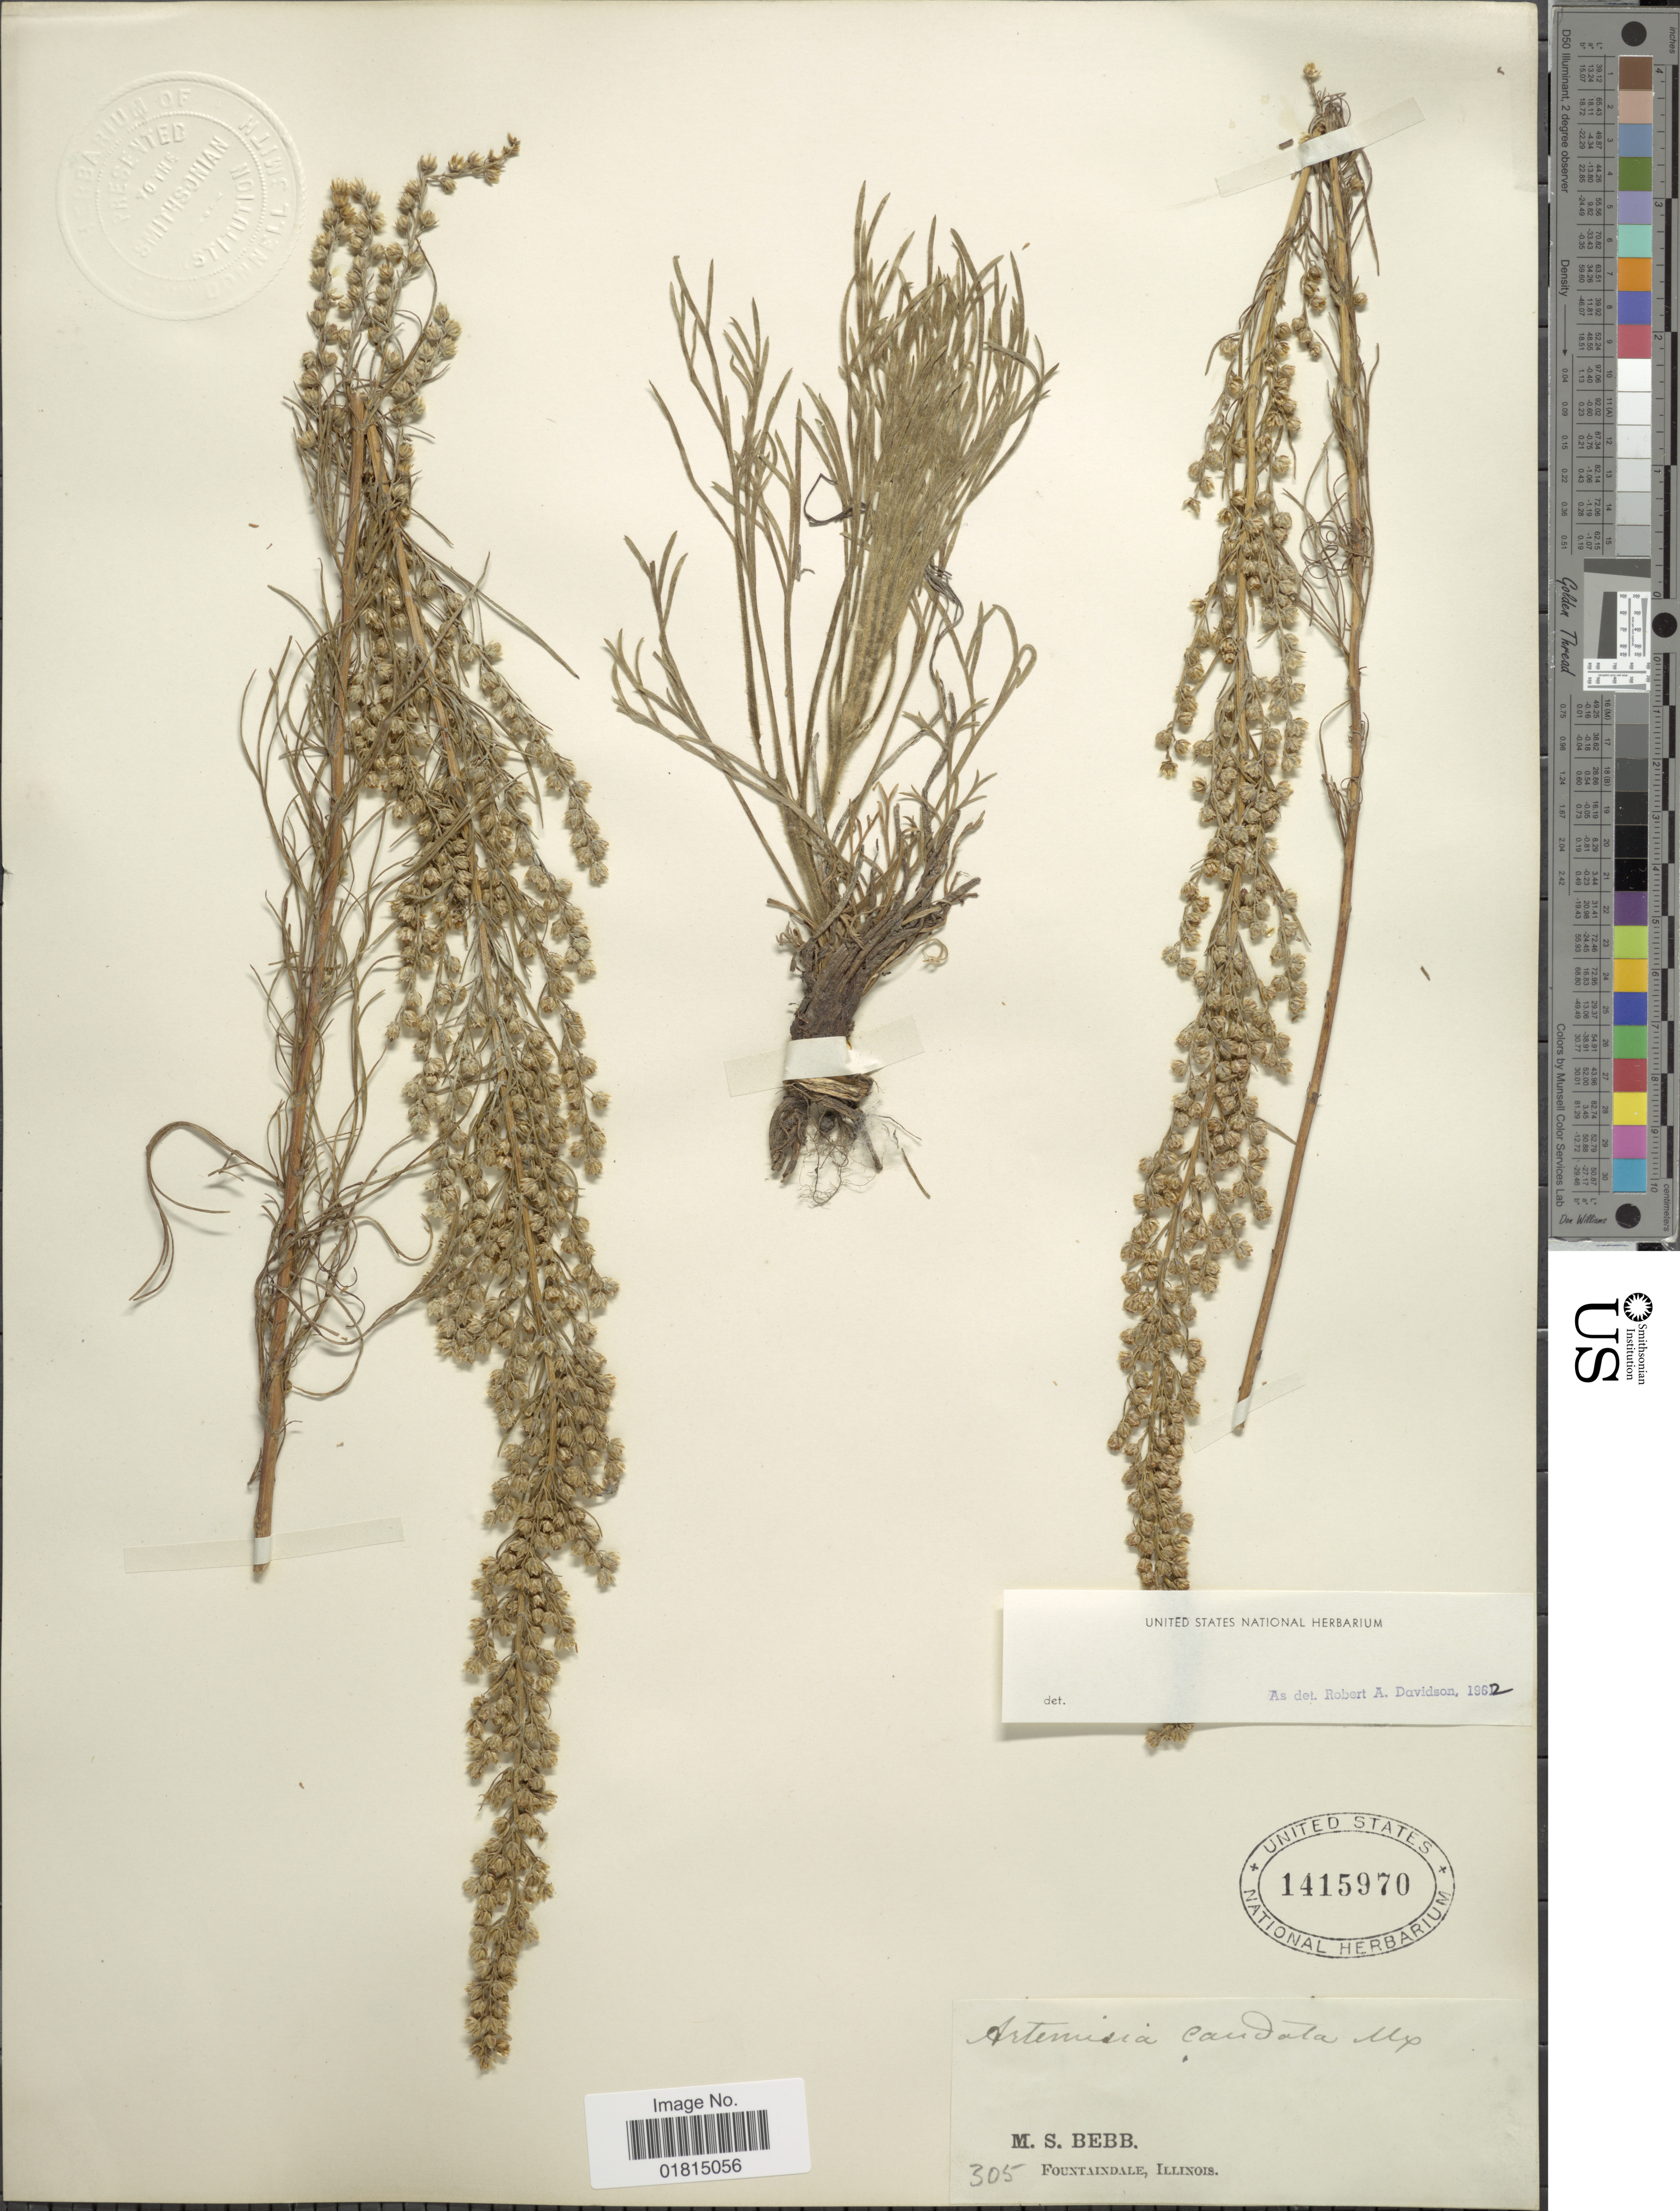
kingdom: Plantae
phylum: Tracheophyta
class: Magnoliopsida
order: Asterales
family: Asteraceae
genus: Artemisia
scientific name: Artemisia caudata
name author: Michx.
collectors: M. Bebb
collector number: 305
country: United States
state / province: Illinois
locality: Foundaindale, Illinois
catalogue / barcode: US 1415970